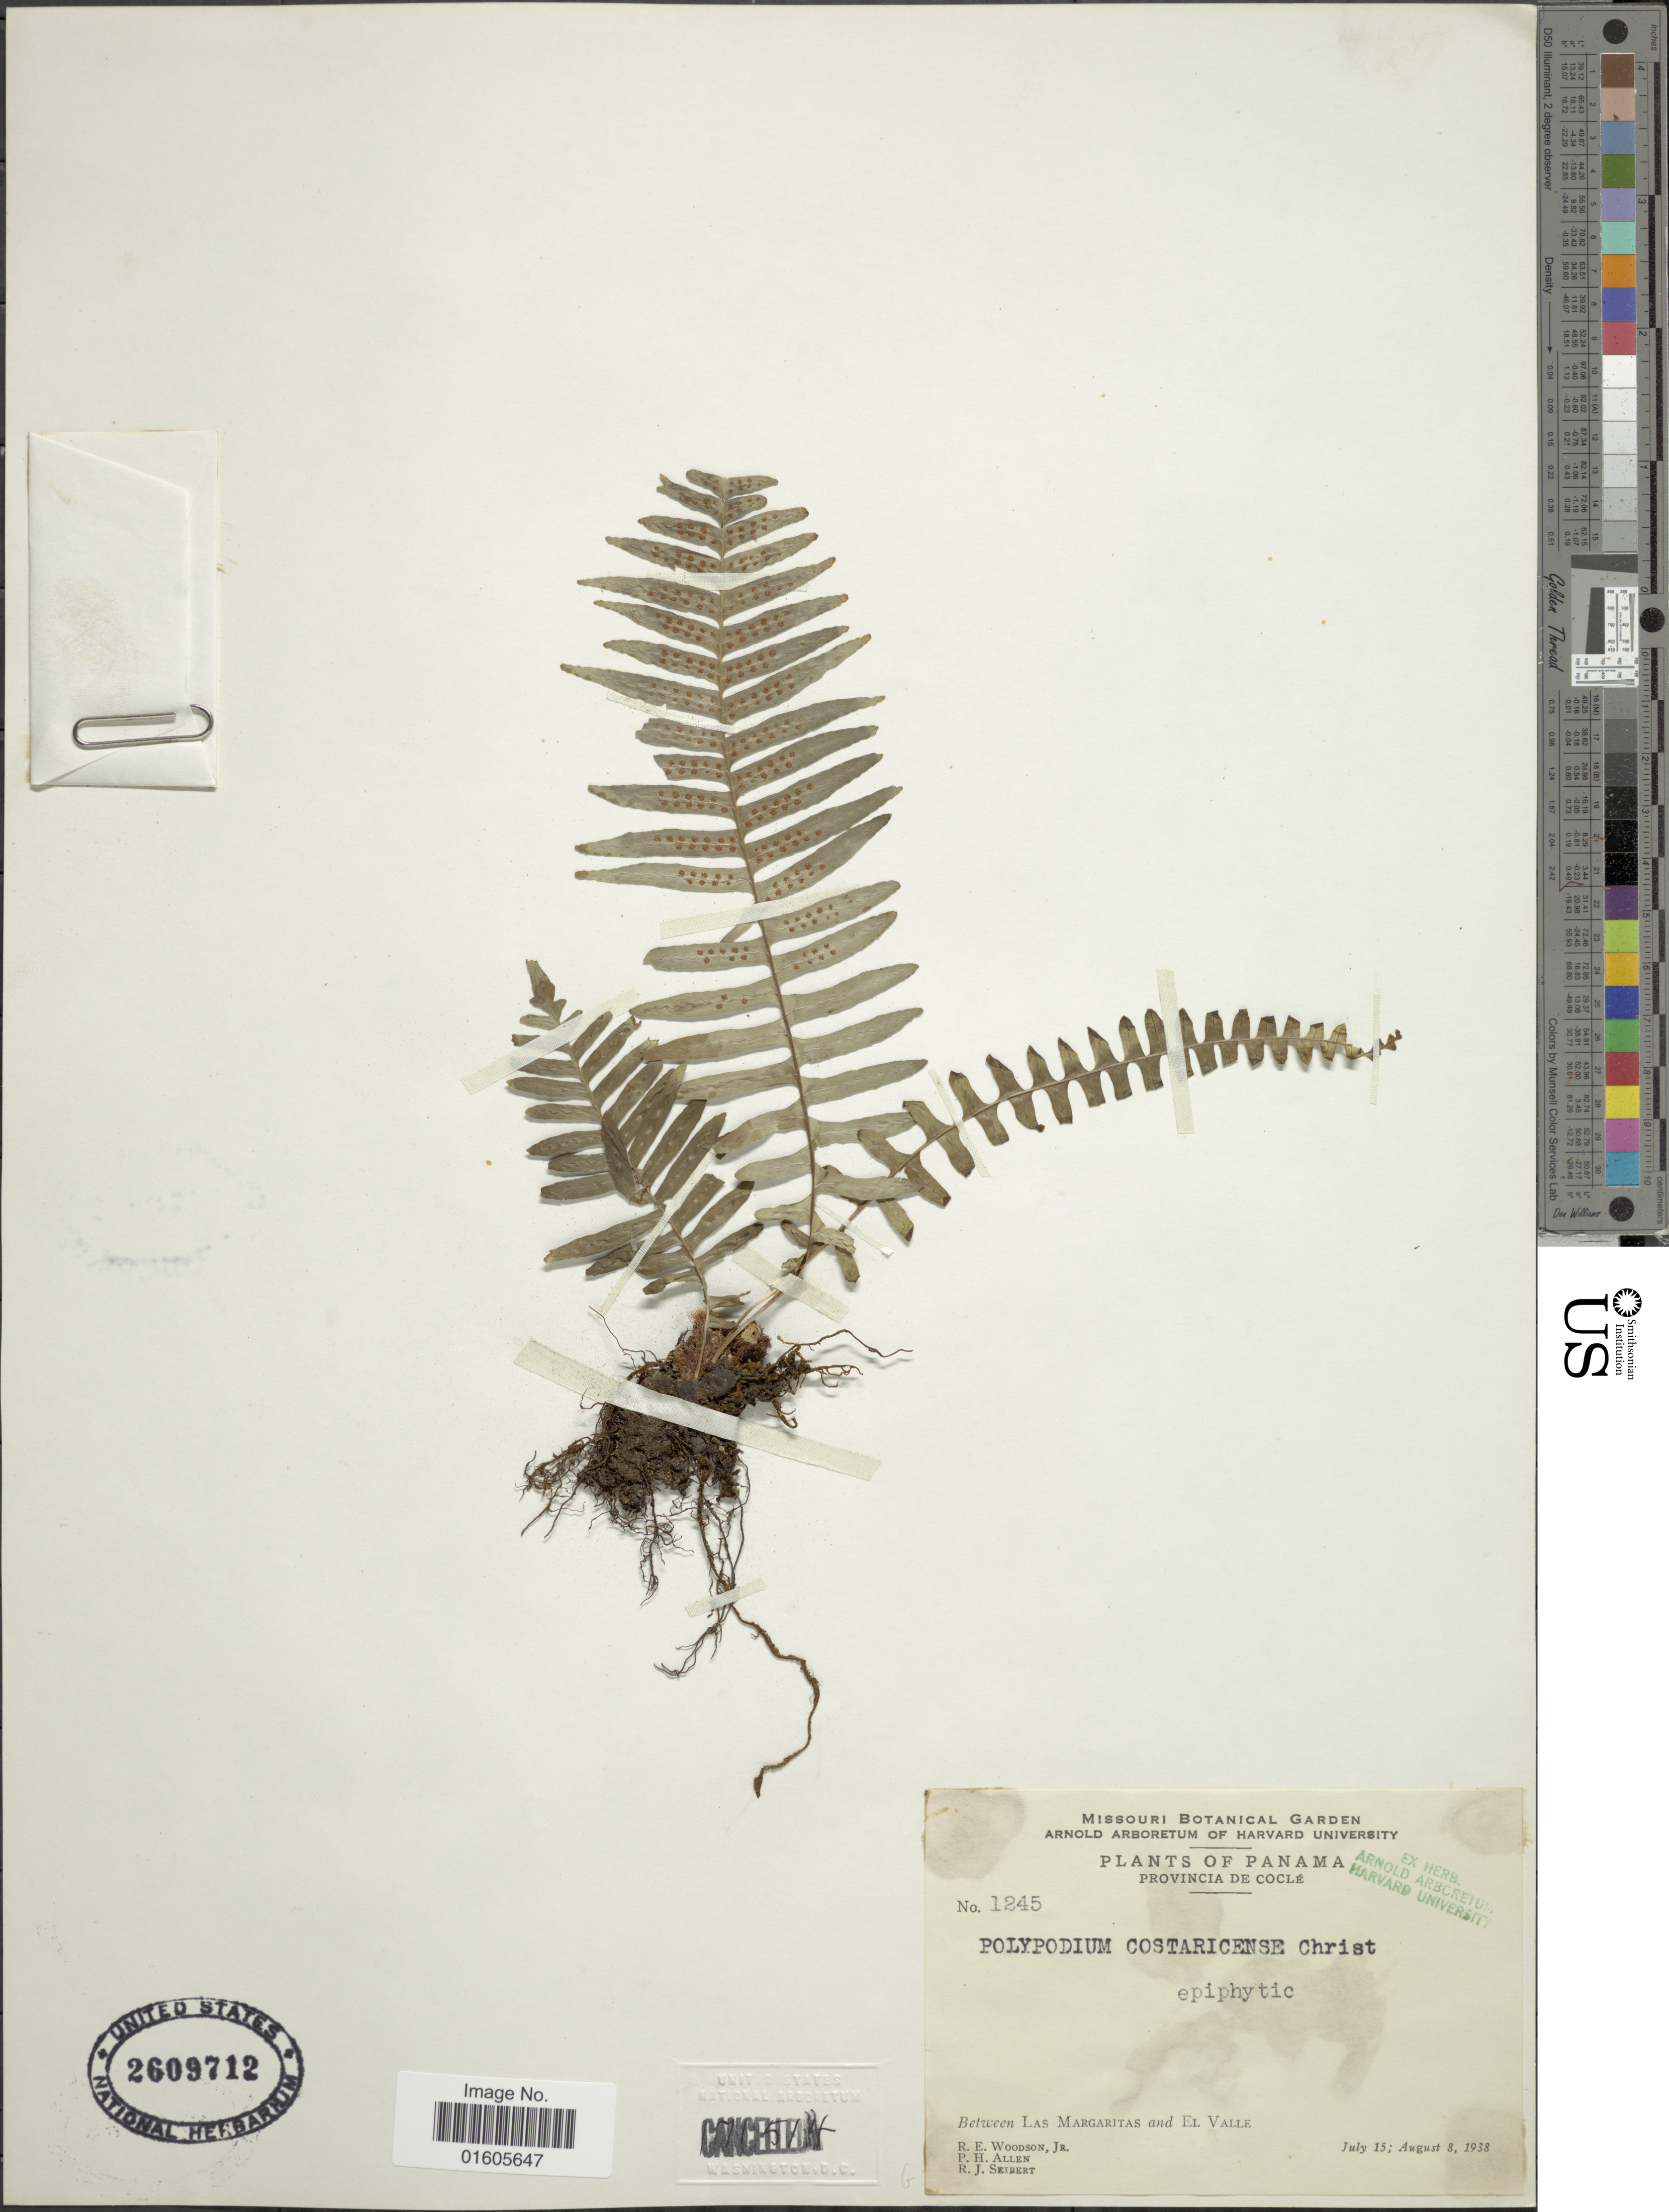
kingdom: Plantae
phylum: Tracheophyta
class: Polypodiopsida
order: Polypodiales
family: Polypodiaceae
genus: Serpocaulon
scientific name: Serpocaulon wagneri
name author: (Mett.) A.R. Sm.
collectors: R. E. Woodson, P. H. Allen & R. J. Seibert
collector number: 1245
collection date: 1938-07-15/1938-08-08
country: Panama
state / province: Coclé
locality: Between Las Margarita and El Valle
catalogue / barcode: US 2609712